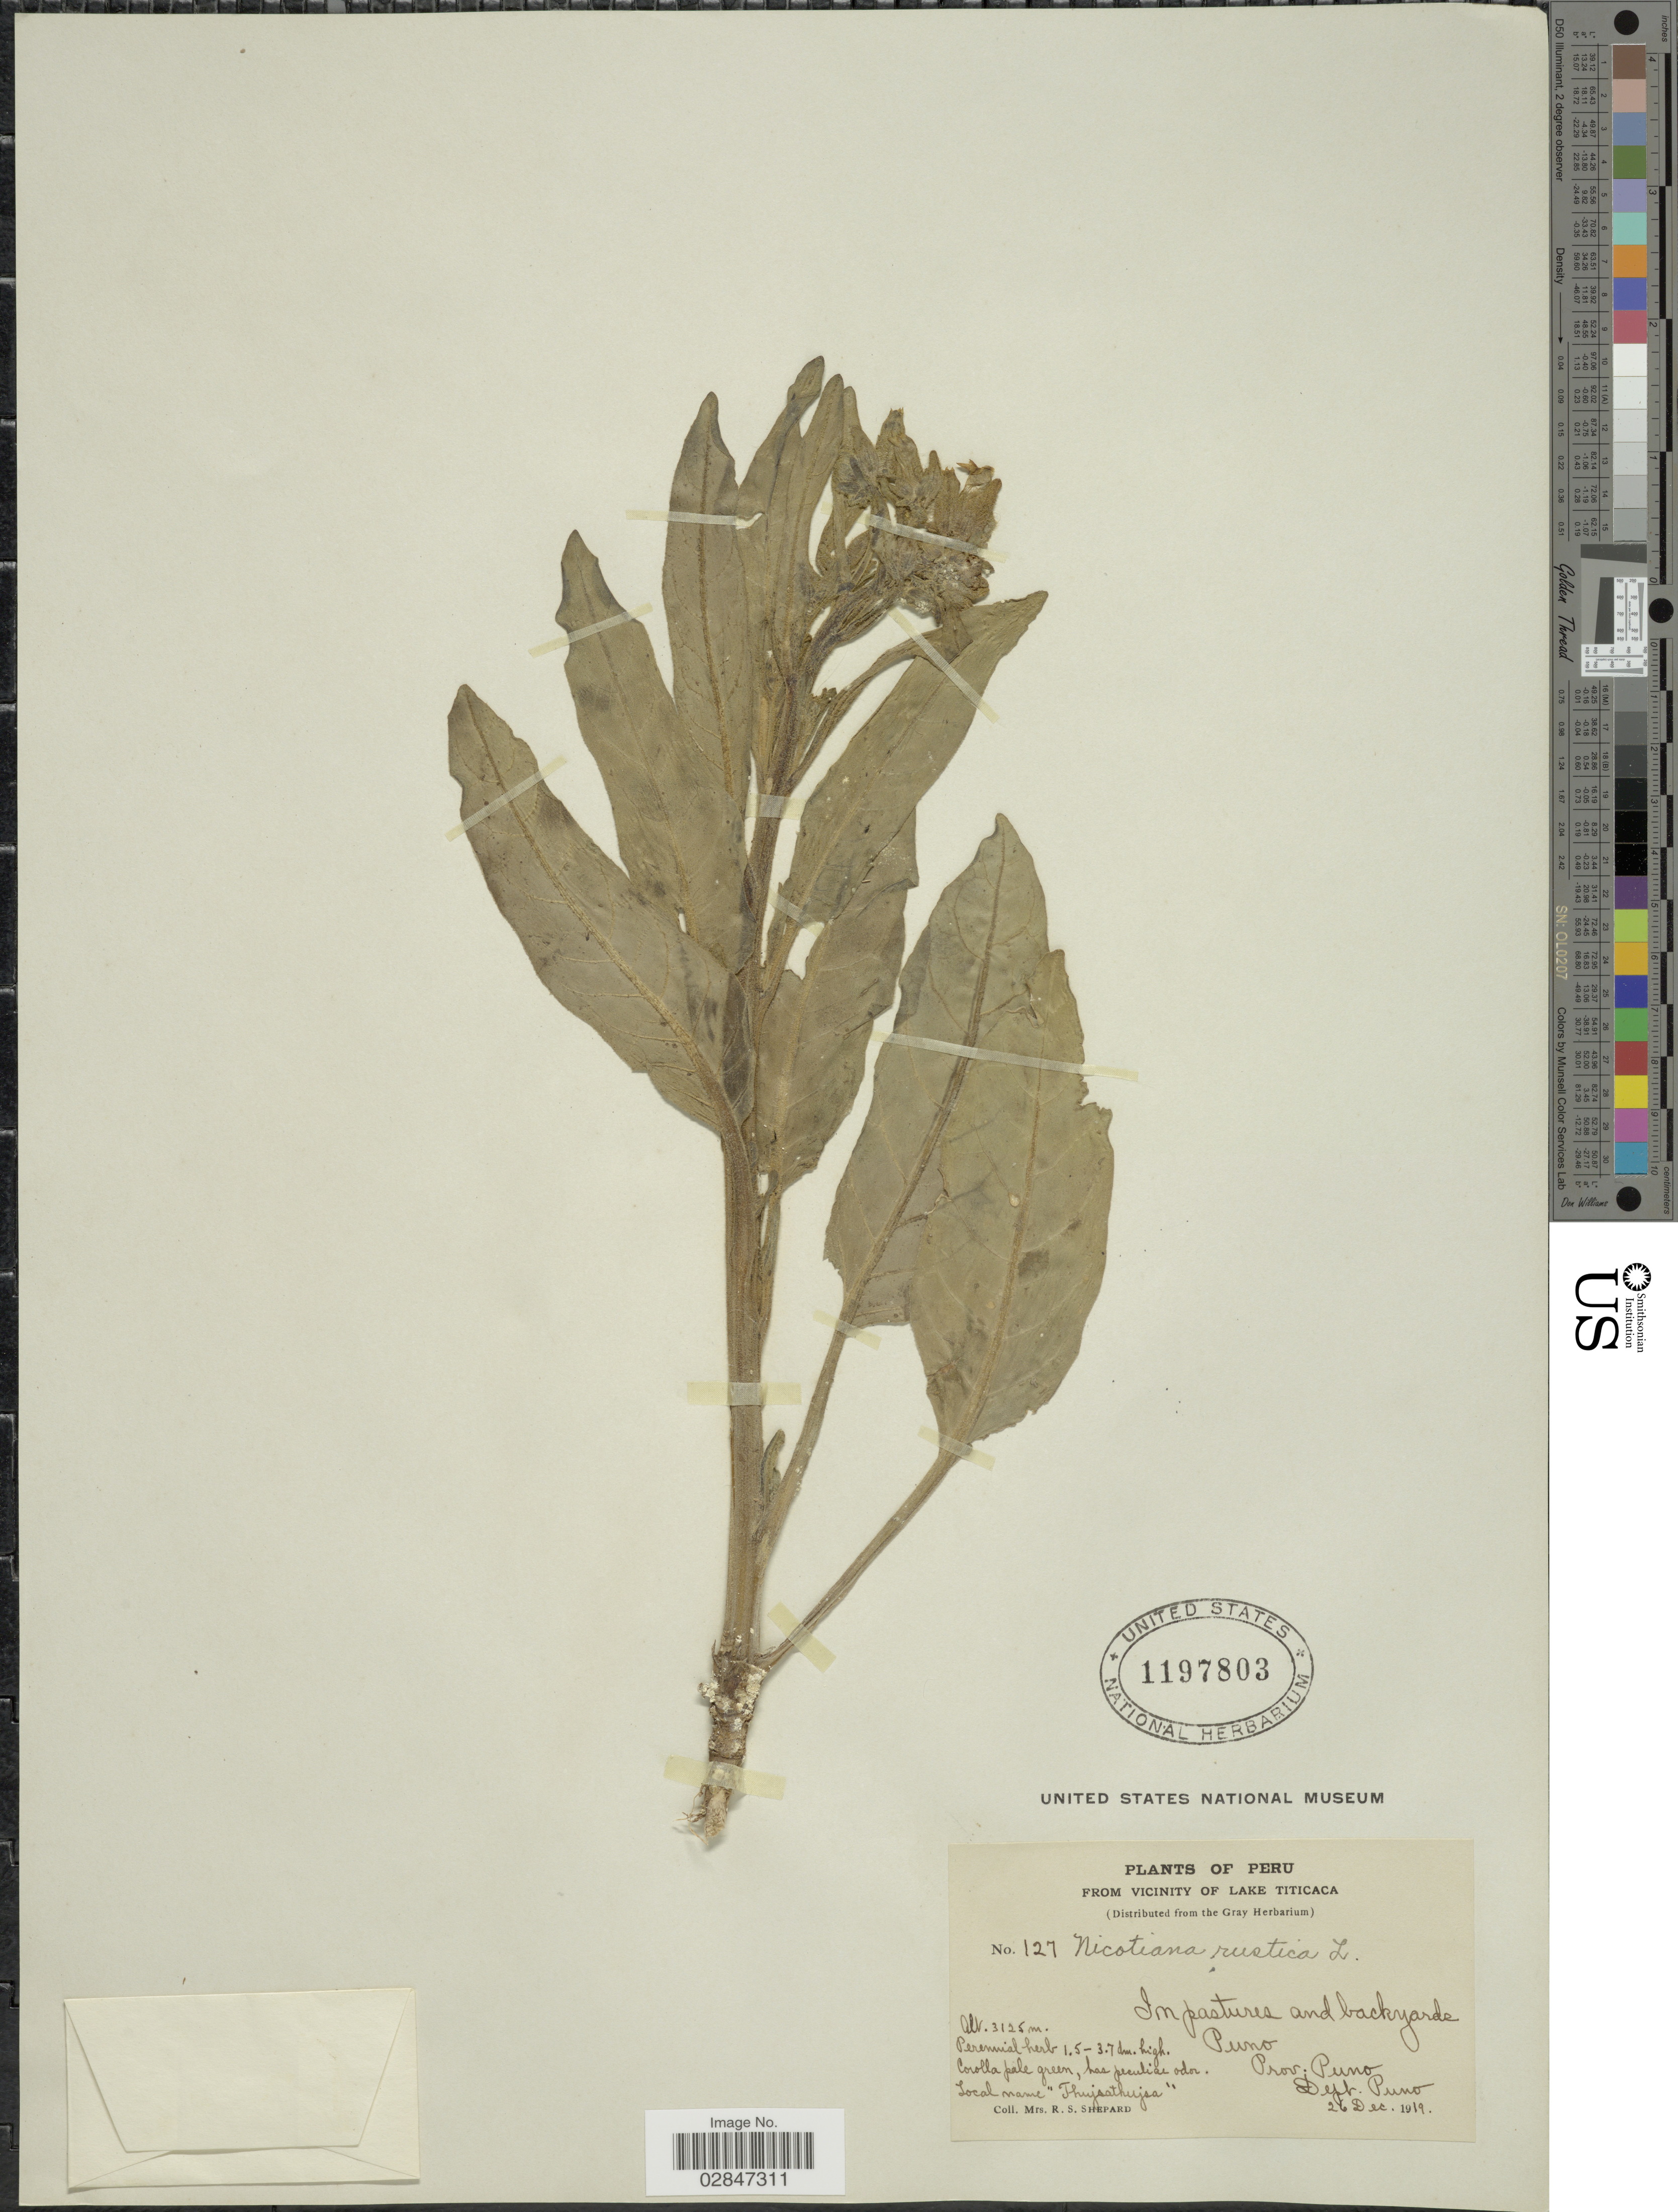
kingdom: Plantae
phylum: Tracheophyta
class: Magnoliopsida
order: Solanales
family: Solanaceae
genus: Nicotiana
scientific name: Nicotiana rustica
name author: L.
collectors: R. Shepard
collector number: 127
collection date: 1919-12-26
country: Peru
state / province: Puno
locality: In pastures and backyards, Puno, Prov. Puno, Dept. Puno, From Vicinity of Lake Titicaca.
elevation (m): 3125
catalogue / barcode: US 1197803